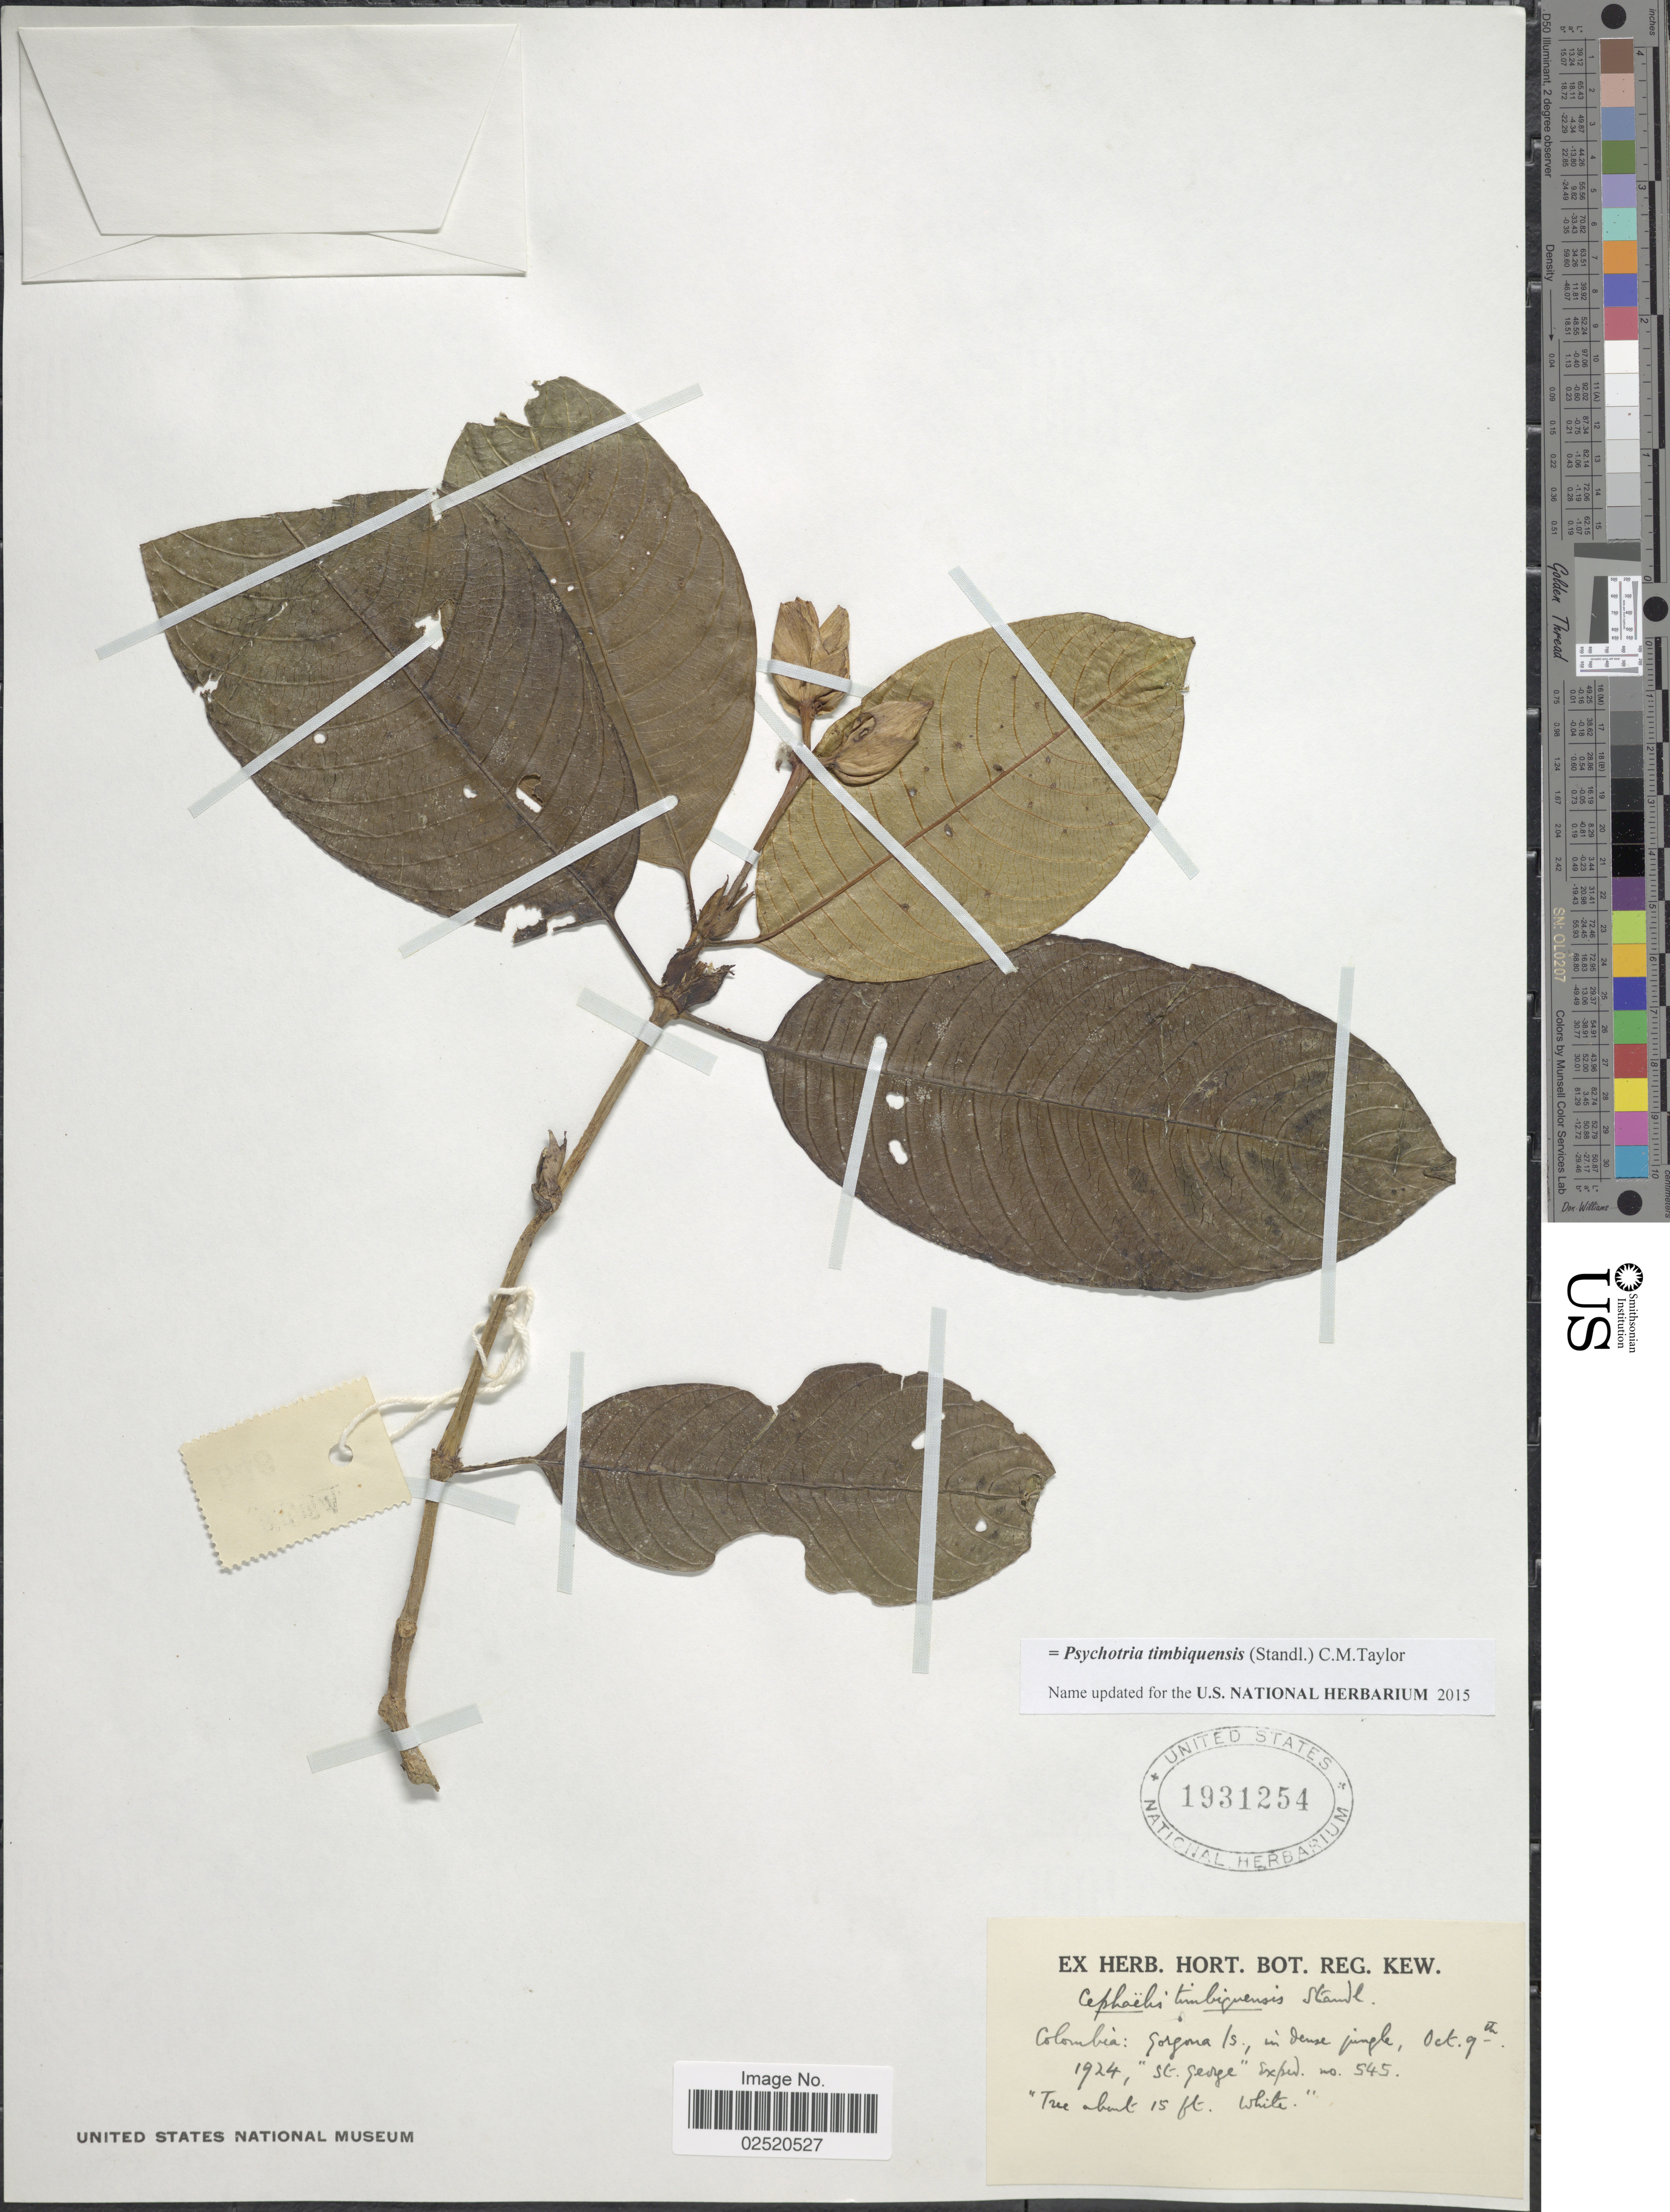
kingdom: Plantae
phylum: Tracheophyta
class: Magnoliopsida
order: Gentianales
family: Rubiaceae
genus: Psychotria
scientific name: Psychotria timbiquensis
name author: (Standl.) C.M. Taylor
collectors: St. George Exped.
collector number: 545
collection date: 1924-10-09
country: Colombia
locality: Gorgona Is.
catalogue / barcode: US 1931254